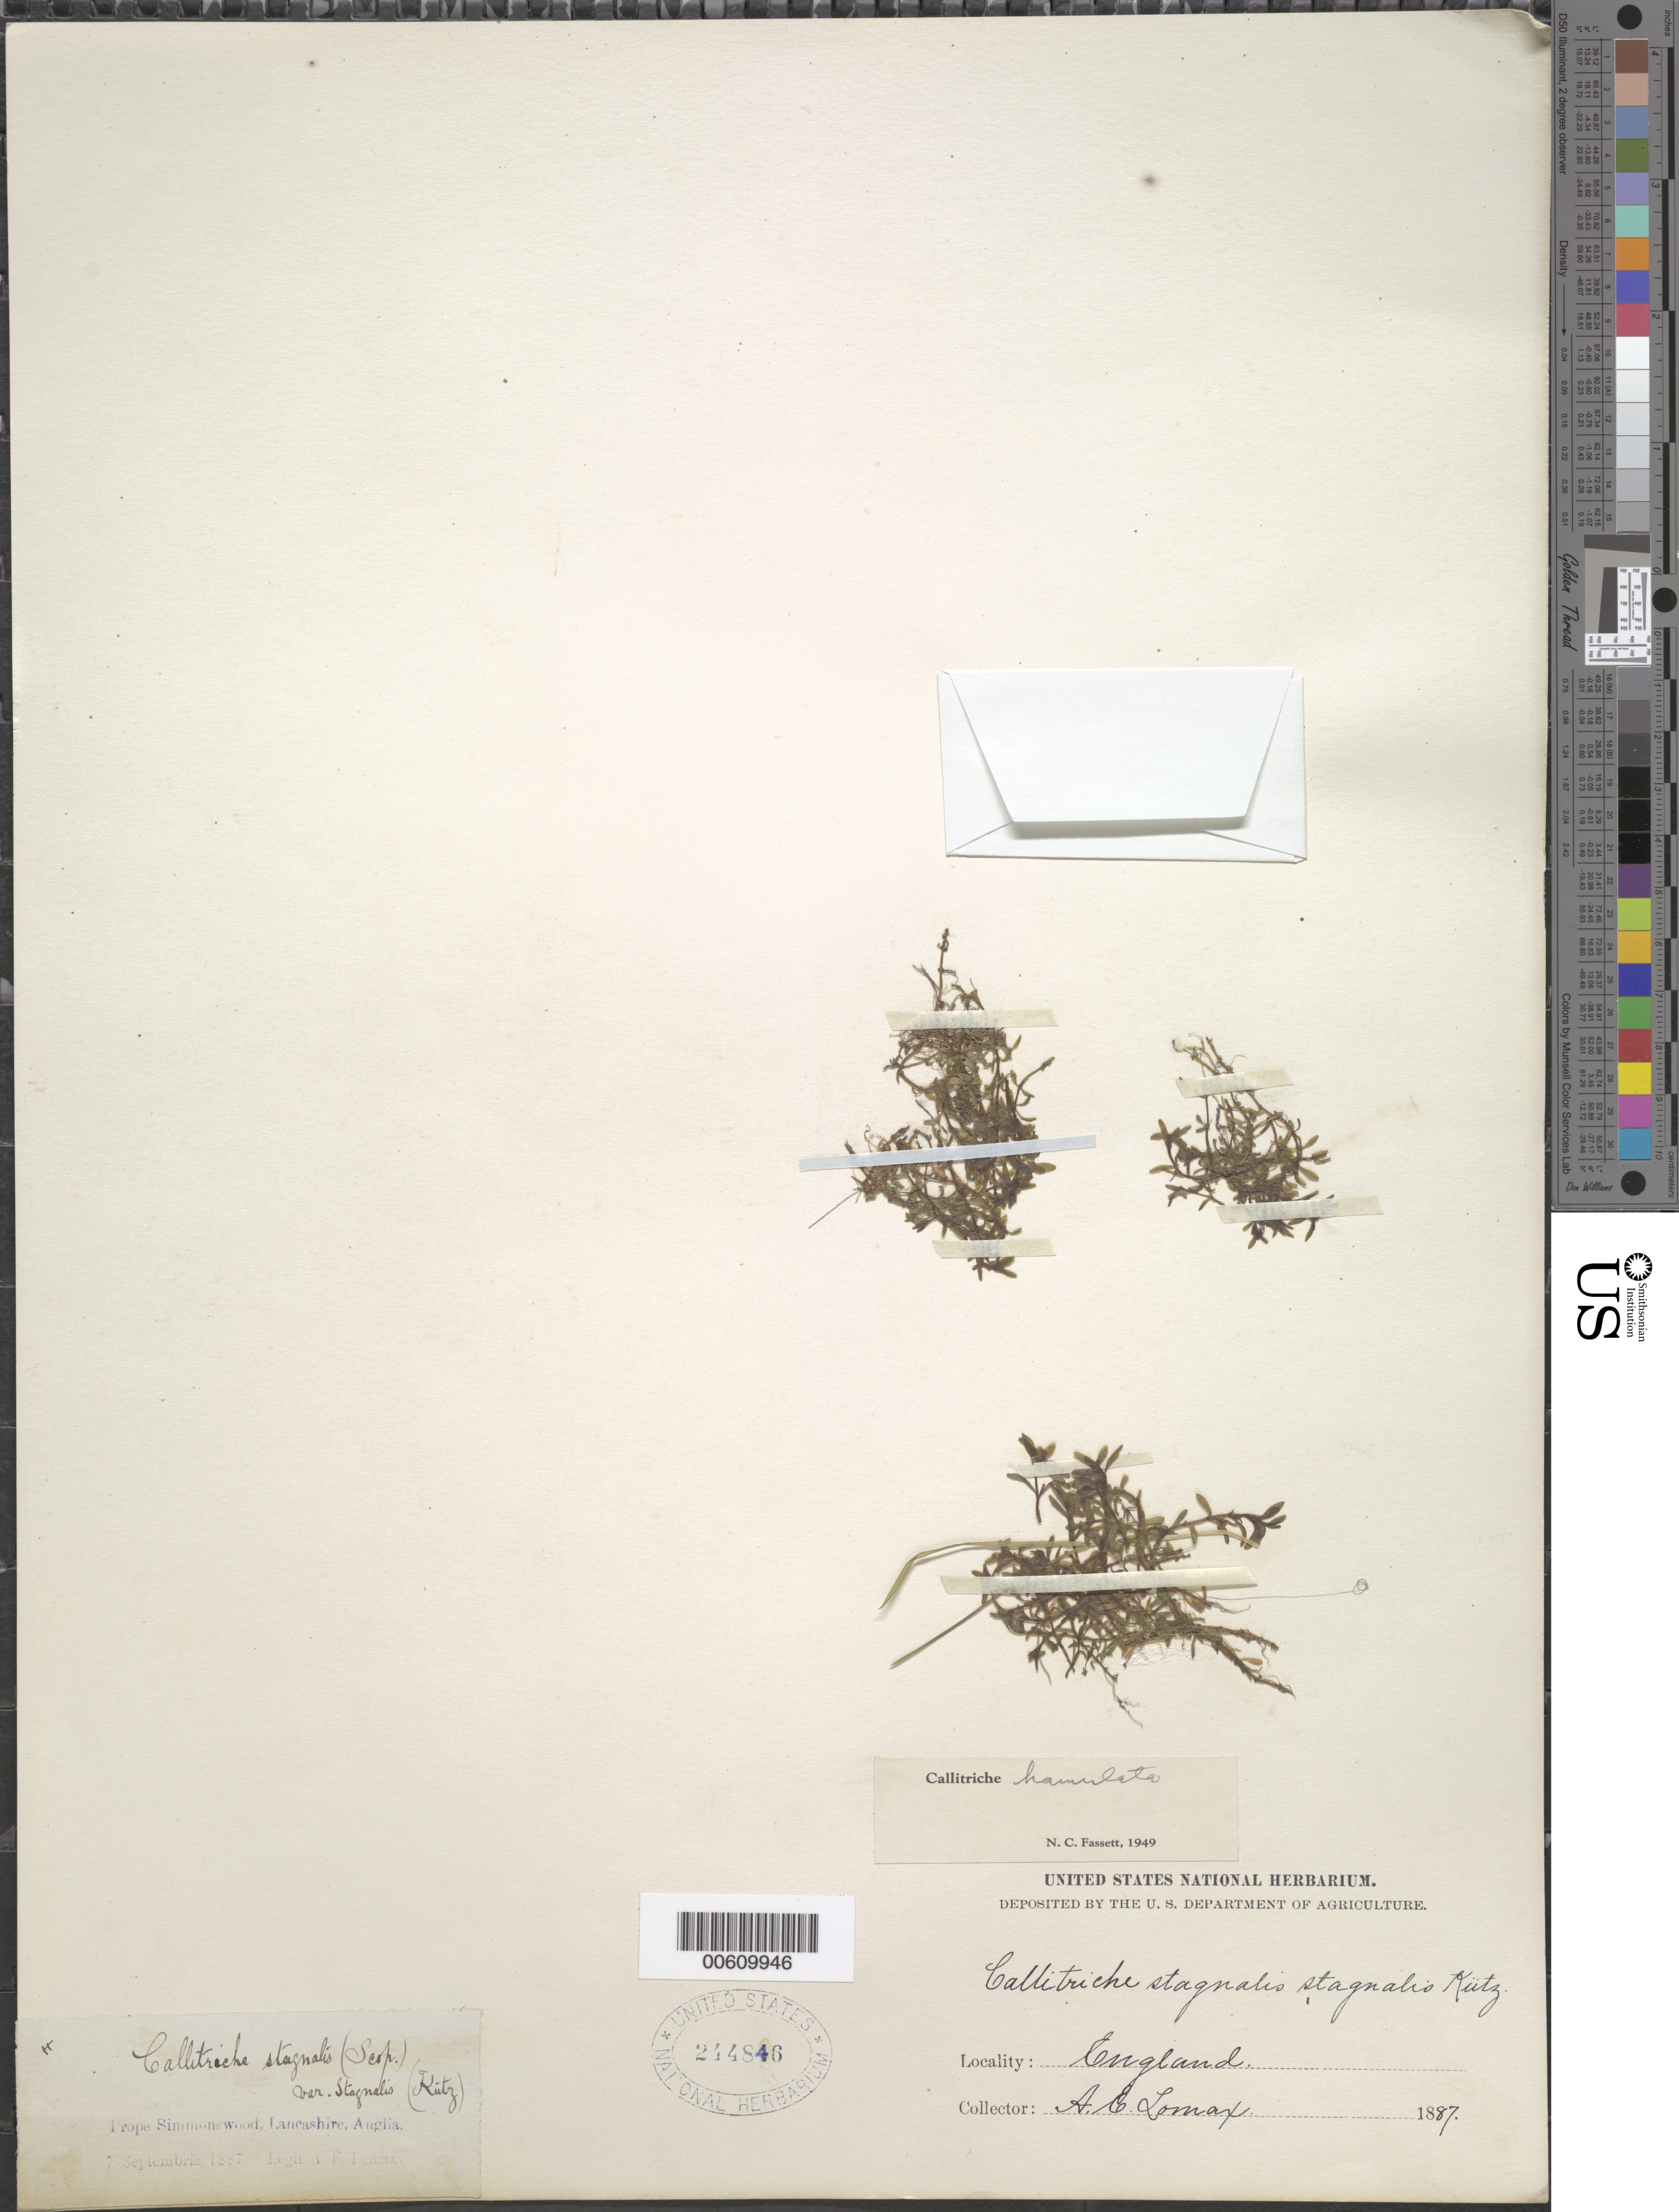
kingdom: Plantae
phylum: Tracheophyta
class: Magnoliopsida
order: Lamiales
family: Plantaginaceae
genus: Callitriche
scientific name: Callitriche hamulata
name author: Kütz. ex W.D.J. Koch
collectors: A. Lomax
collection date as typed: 07 Sep 1887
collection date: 1887-09-07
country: United Kingdom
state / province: England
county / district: Lancashire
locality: Near Simmonswood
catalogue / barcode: US 244846